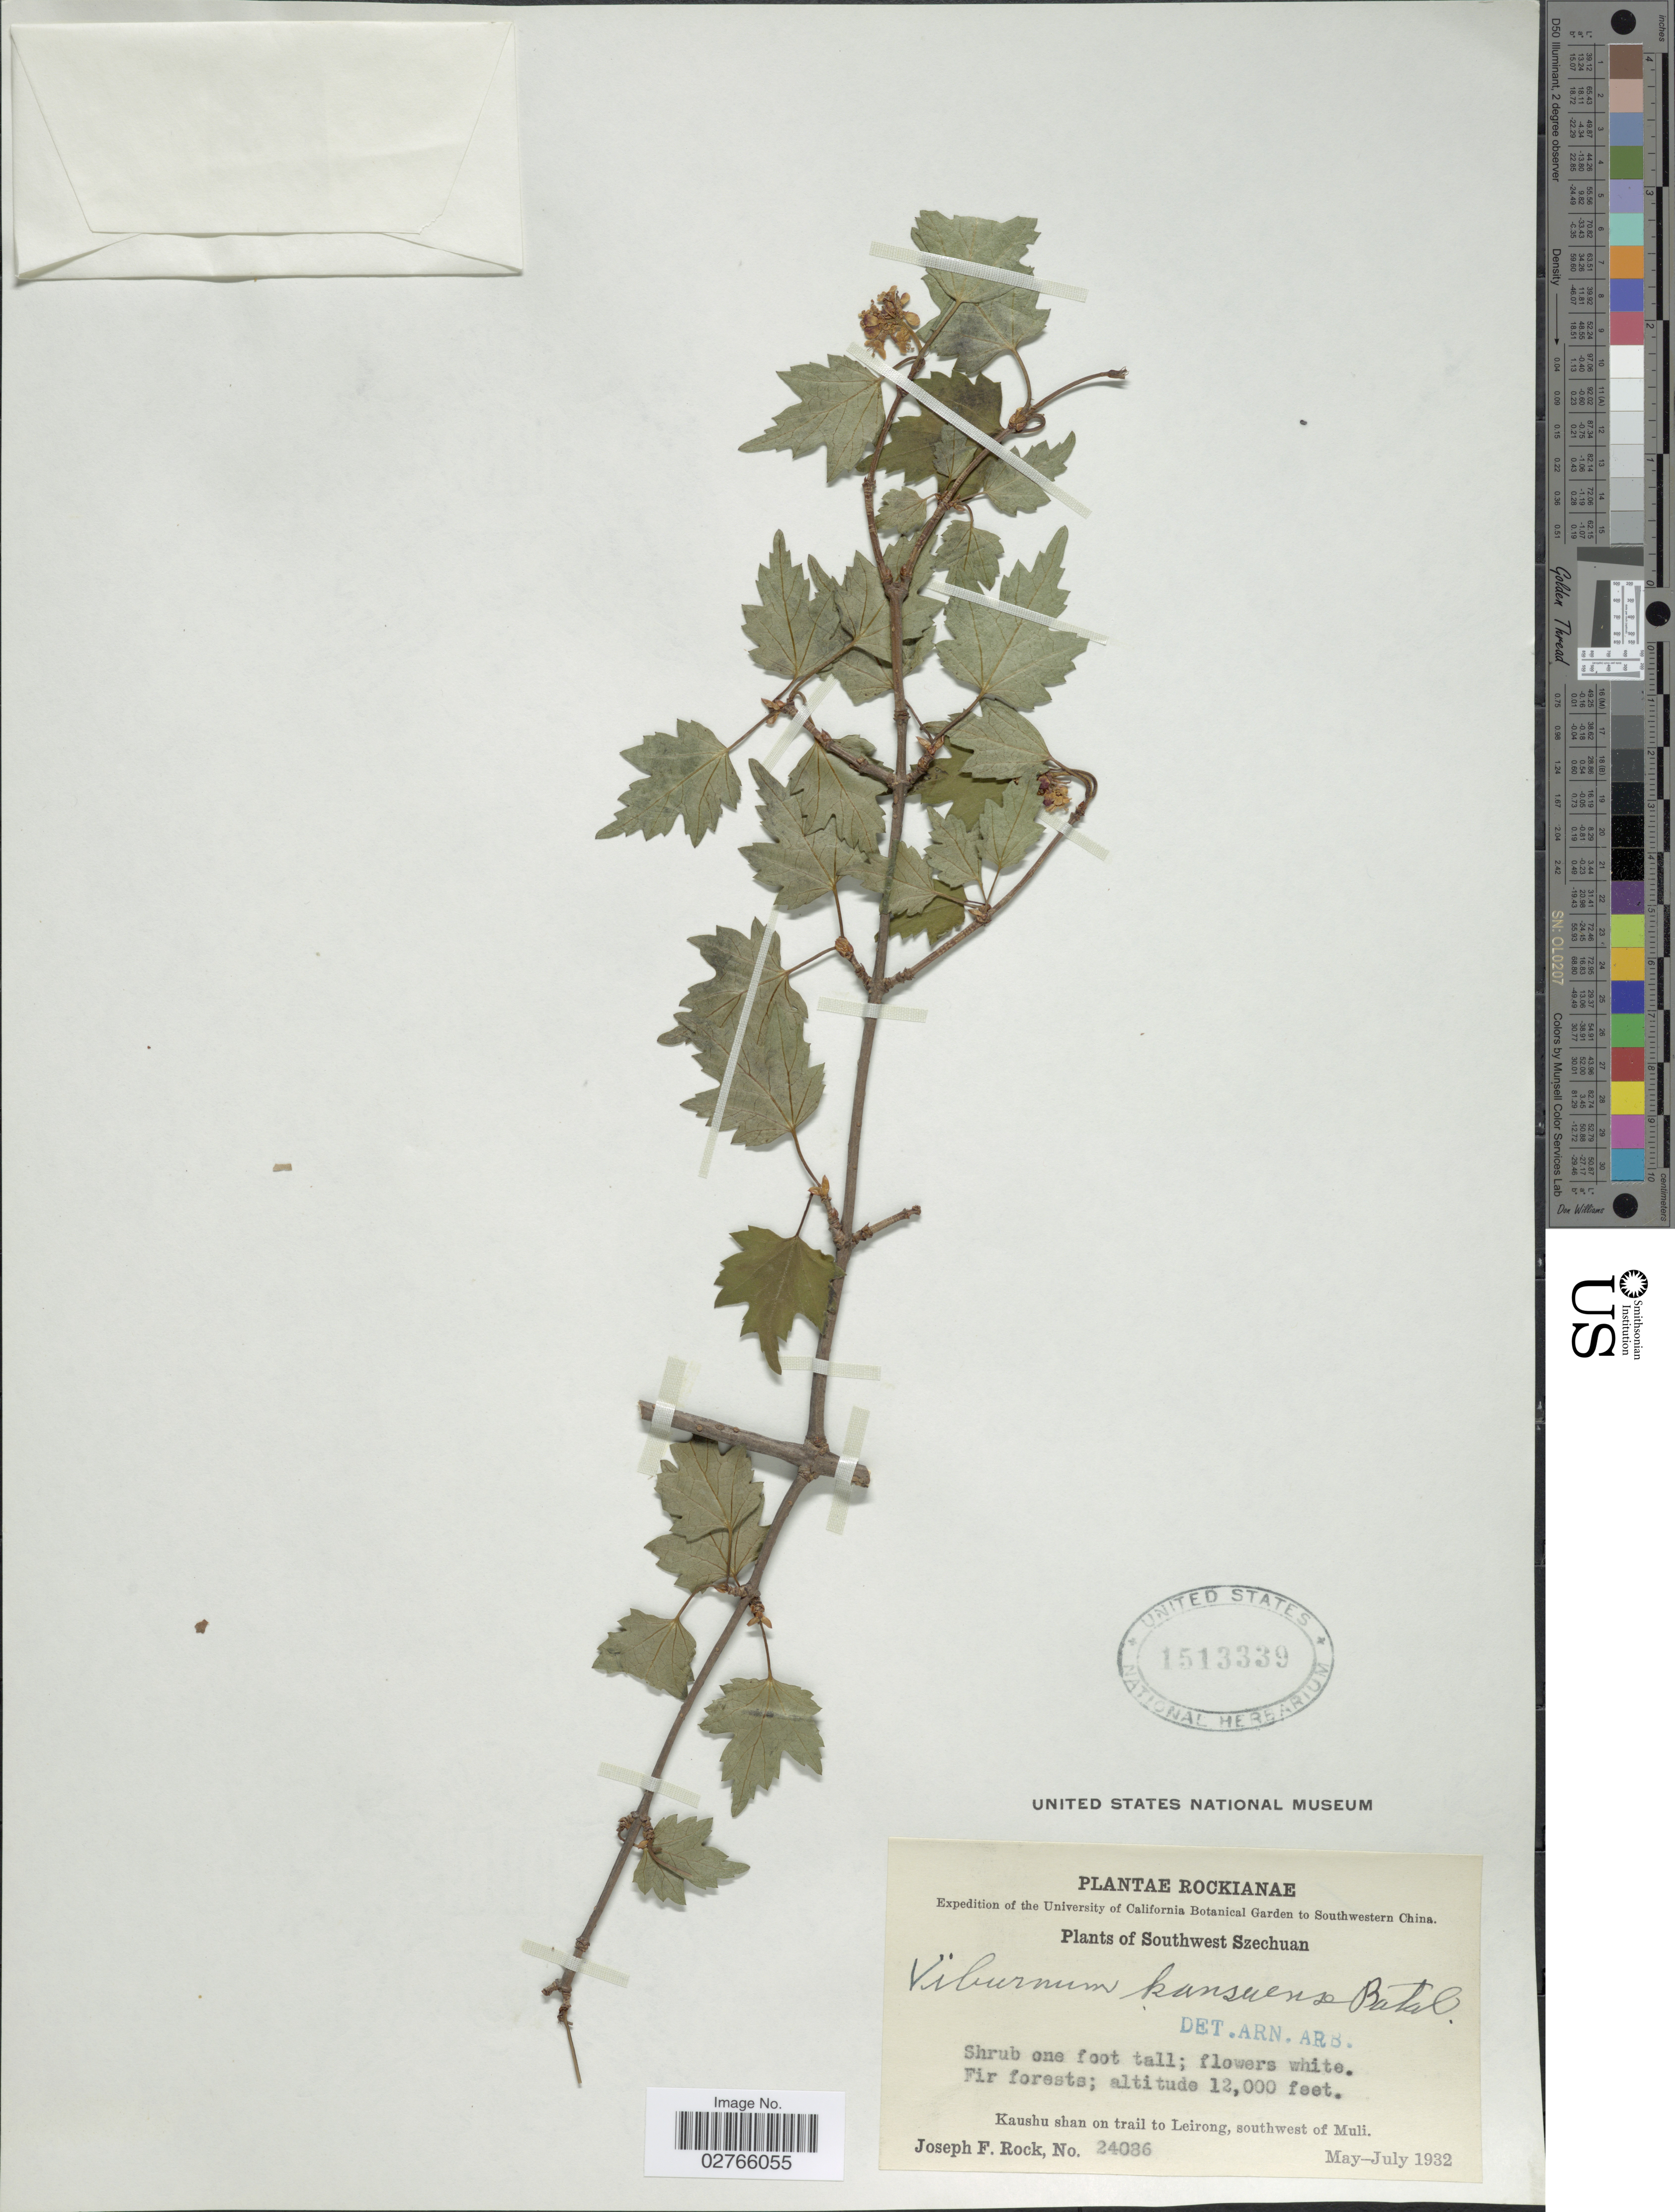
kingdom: Plantae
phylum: Tracheophyta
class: Magnoliopsida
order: Dipsacales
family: Viburnaceae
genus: Viburnum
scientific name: Viburnum kansuense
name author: Batalin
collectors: J. F. Rock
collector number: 24086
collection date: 1932-05/1932-07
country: China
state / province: Sichuan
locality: Southwest Szechuan, Kaushu shan on trail to Leirong, southwest of Muli.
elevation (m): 3658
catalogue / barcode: US 1513339